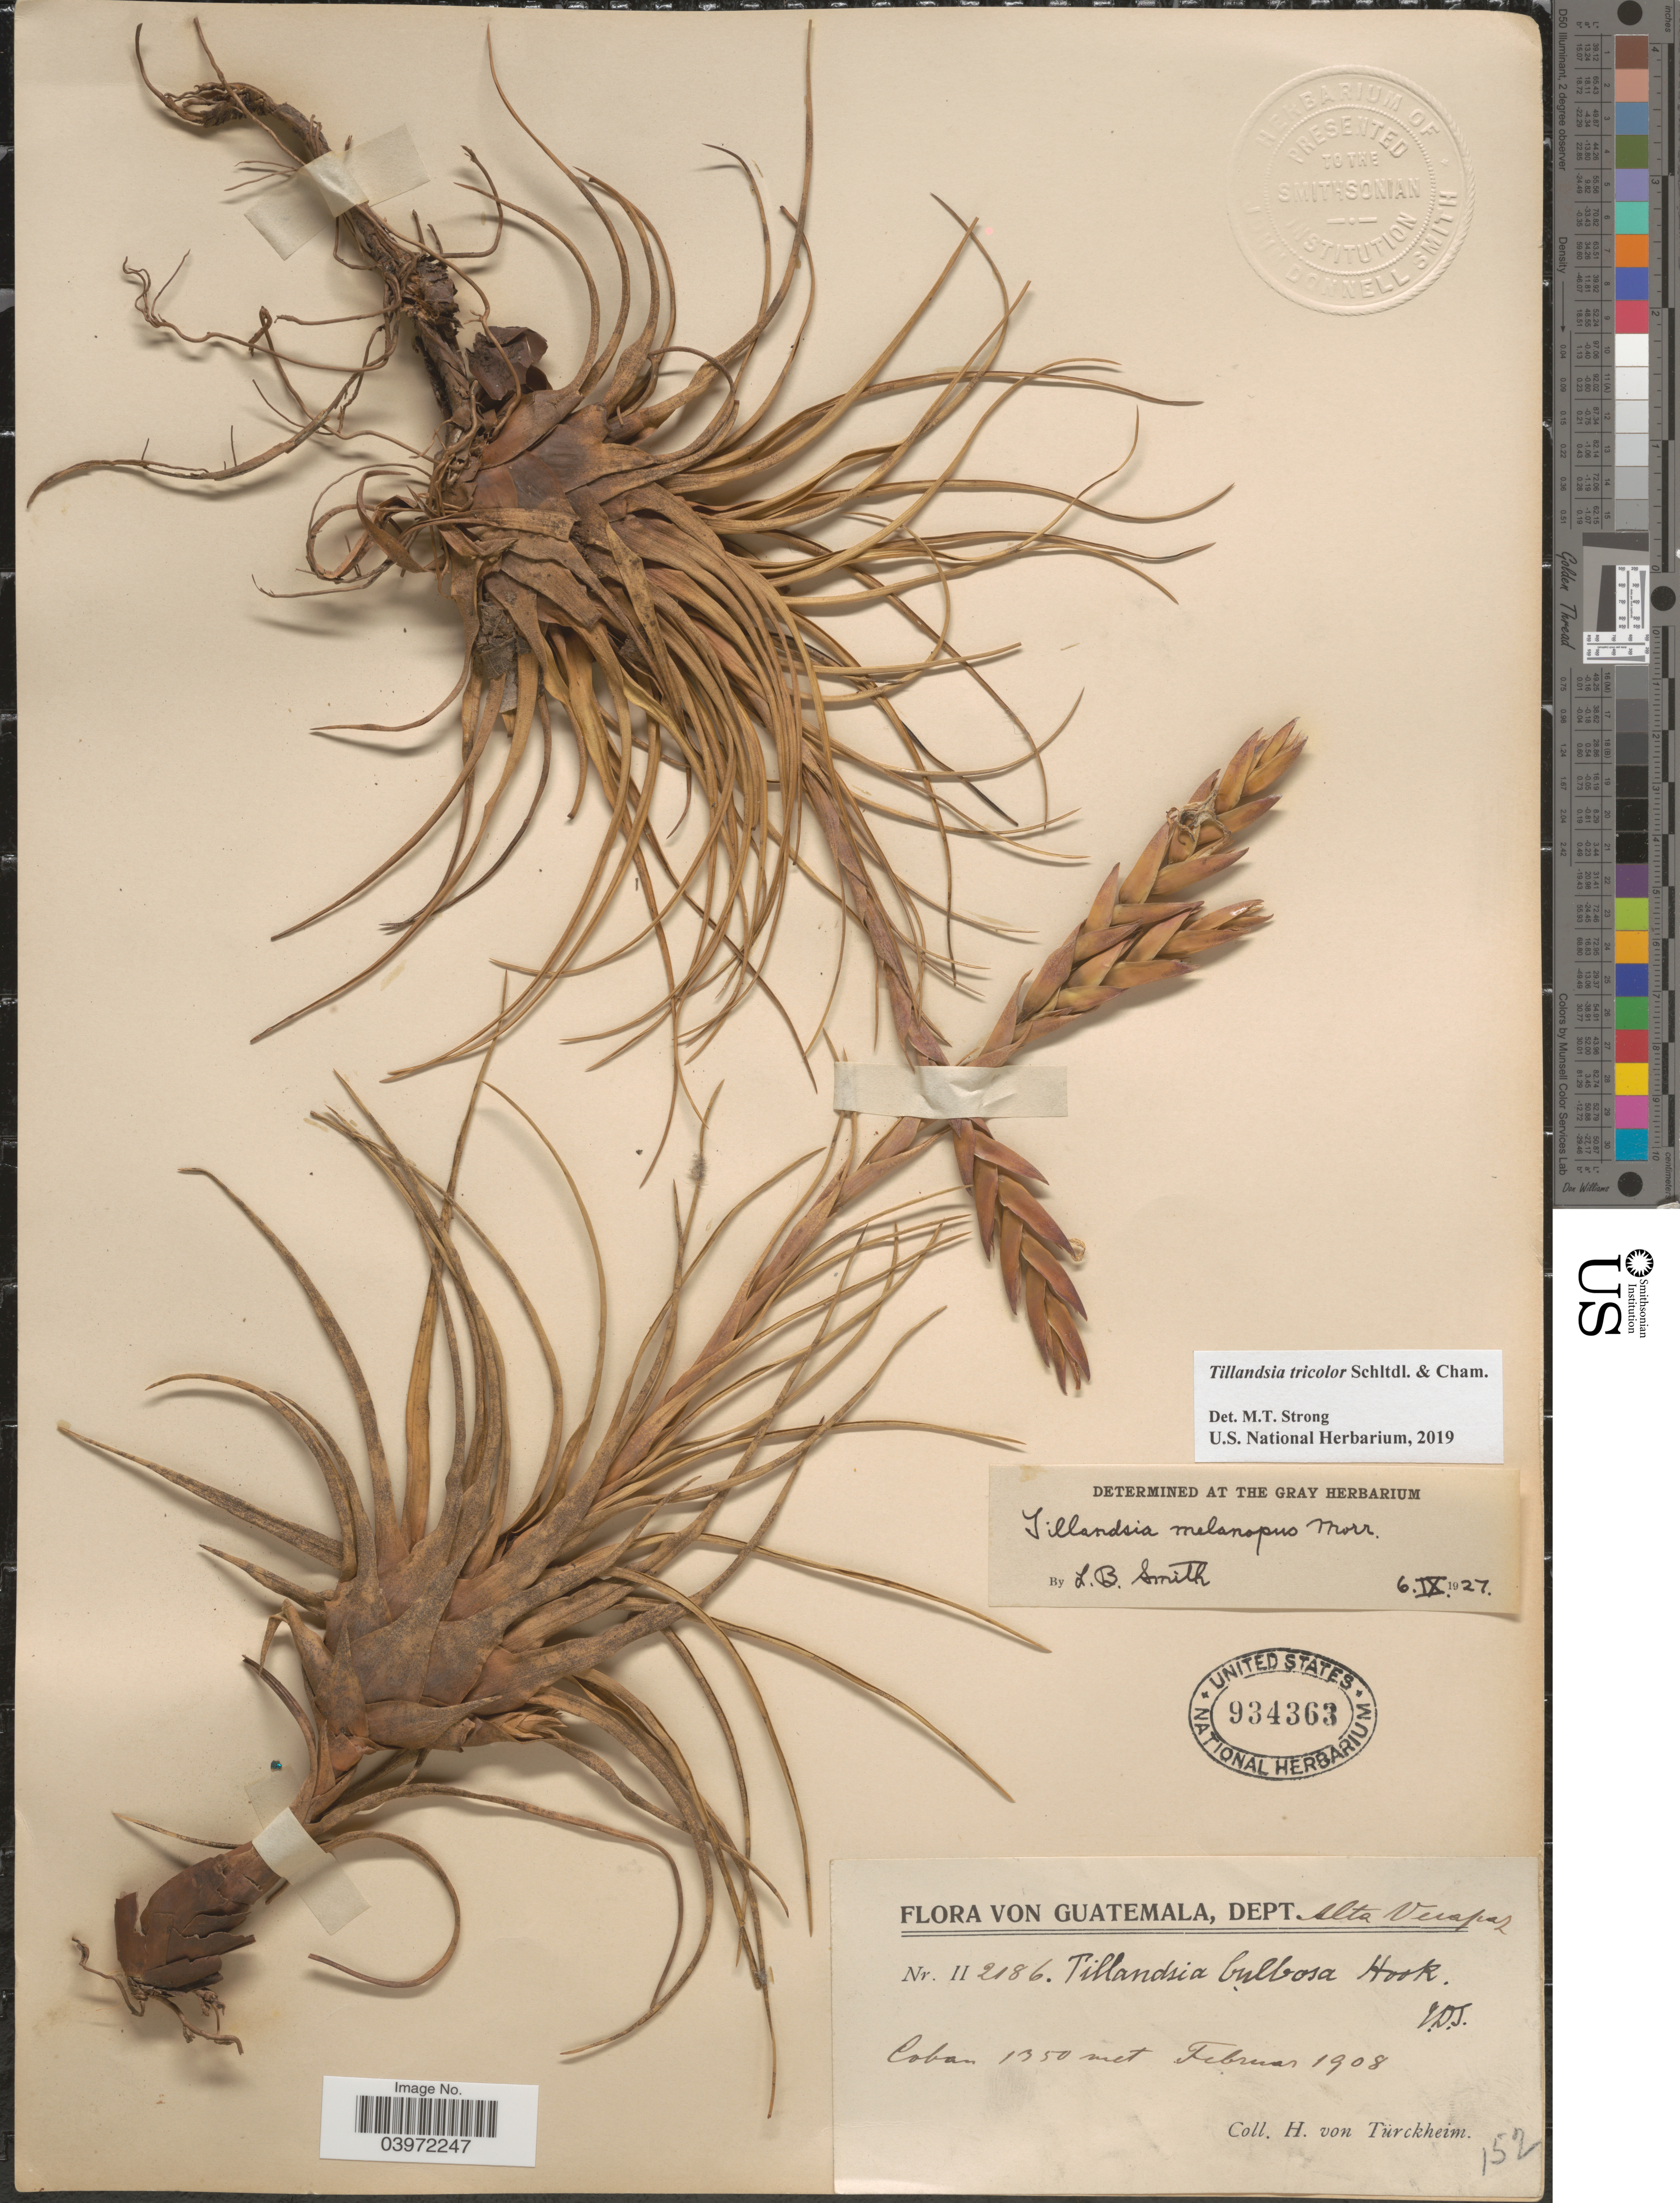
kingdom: Plantae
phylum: Tracheophyta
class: Liliopsida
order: Poales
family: Bromeliaceae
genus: Tillandsia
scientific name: Tillandsia tricolor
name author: Schltdl. & Cham.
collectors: H. von Türckheim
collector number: II2186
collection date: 1908-02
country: Guatemala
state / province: Alta Verapaz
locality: Dept. Alta Verapaz. Coban.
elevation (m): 1350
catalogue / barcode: US 934363